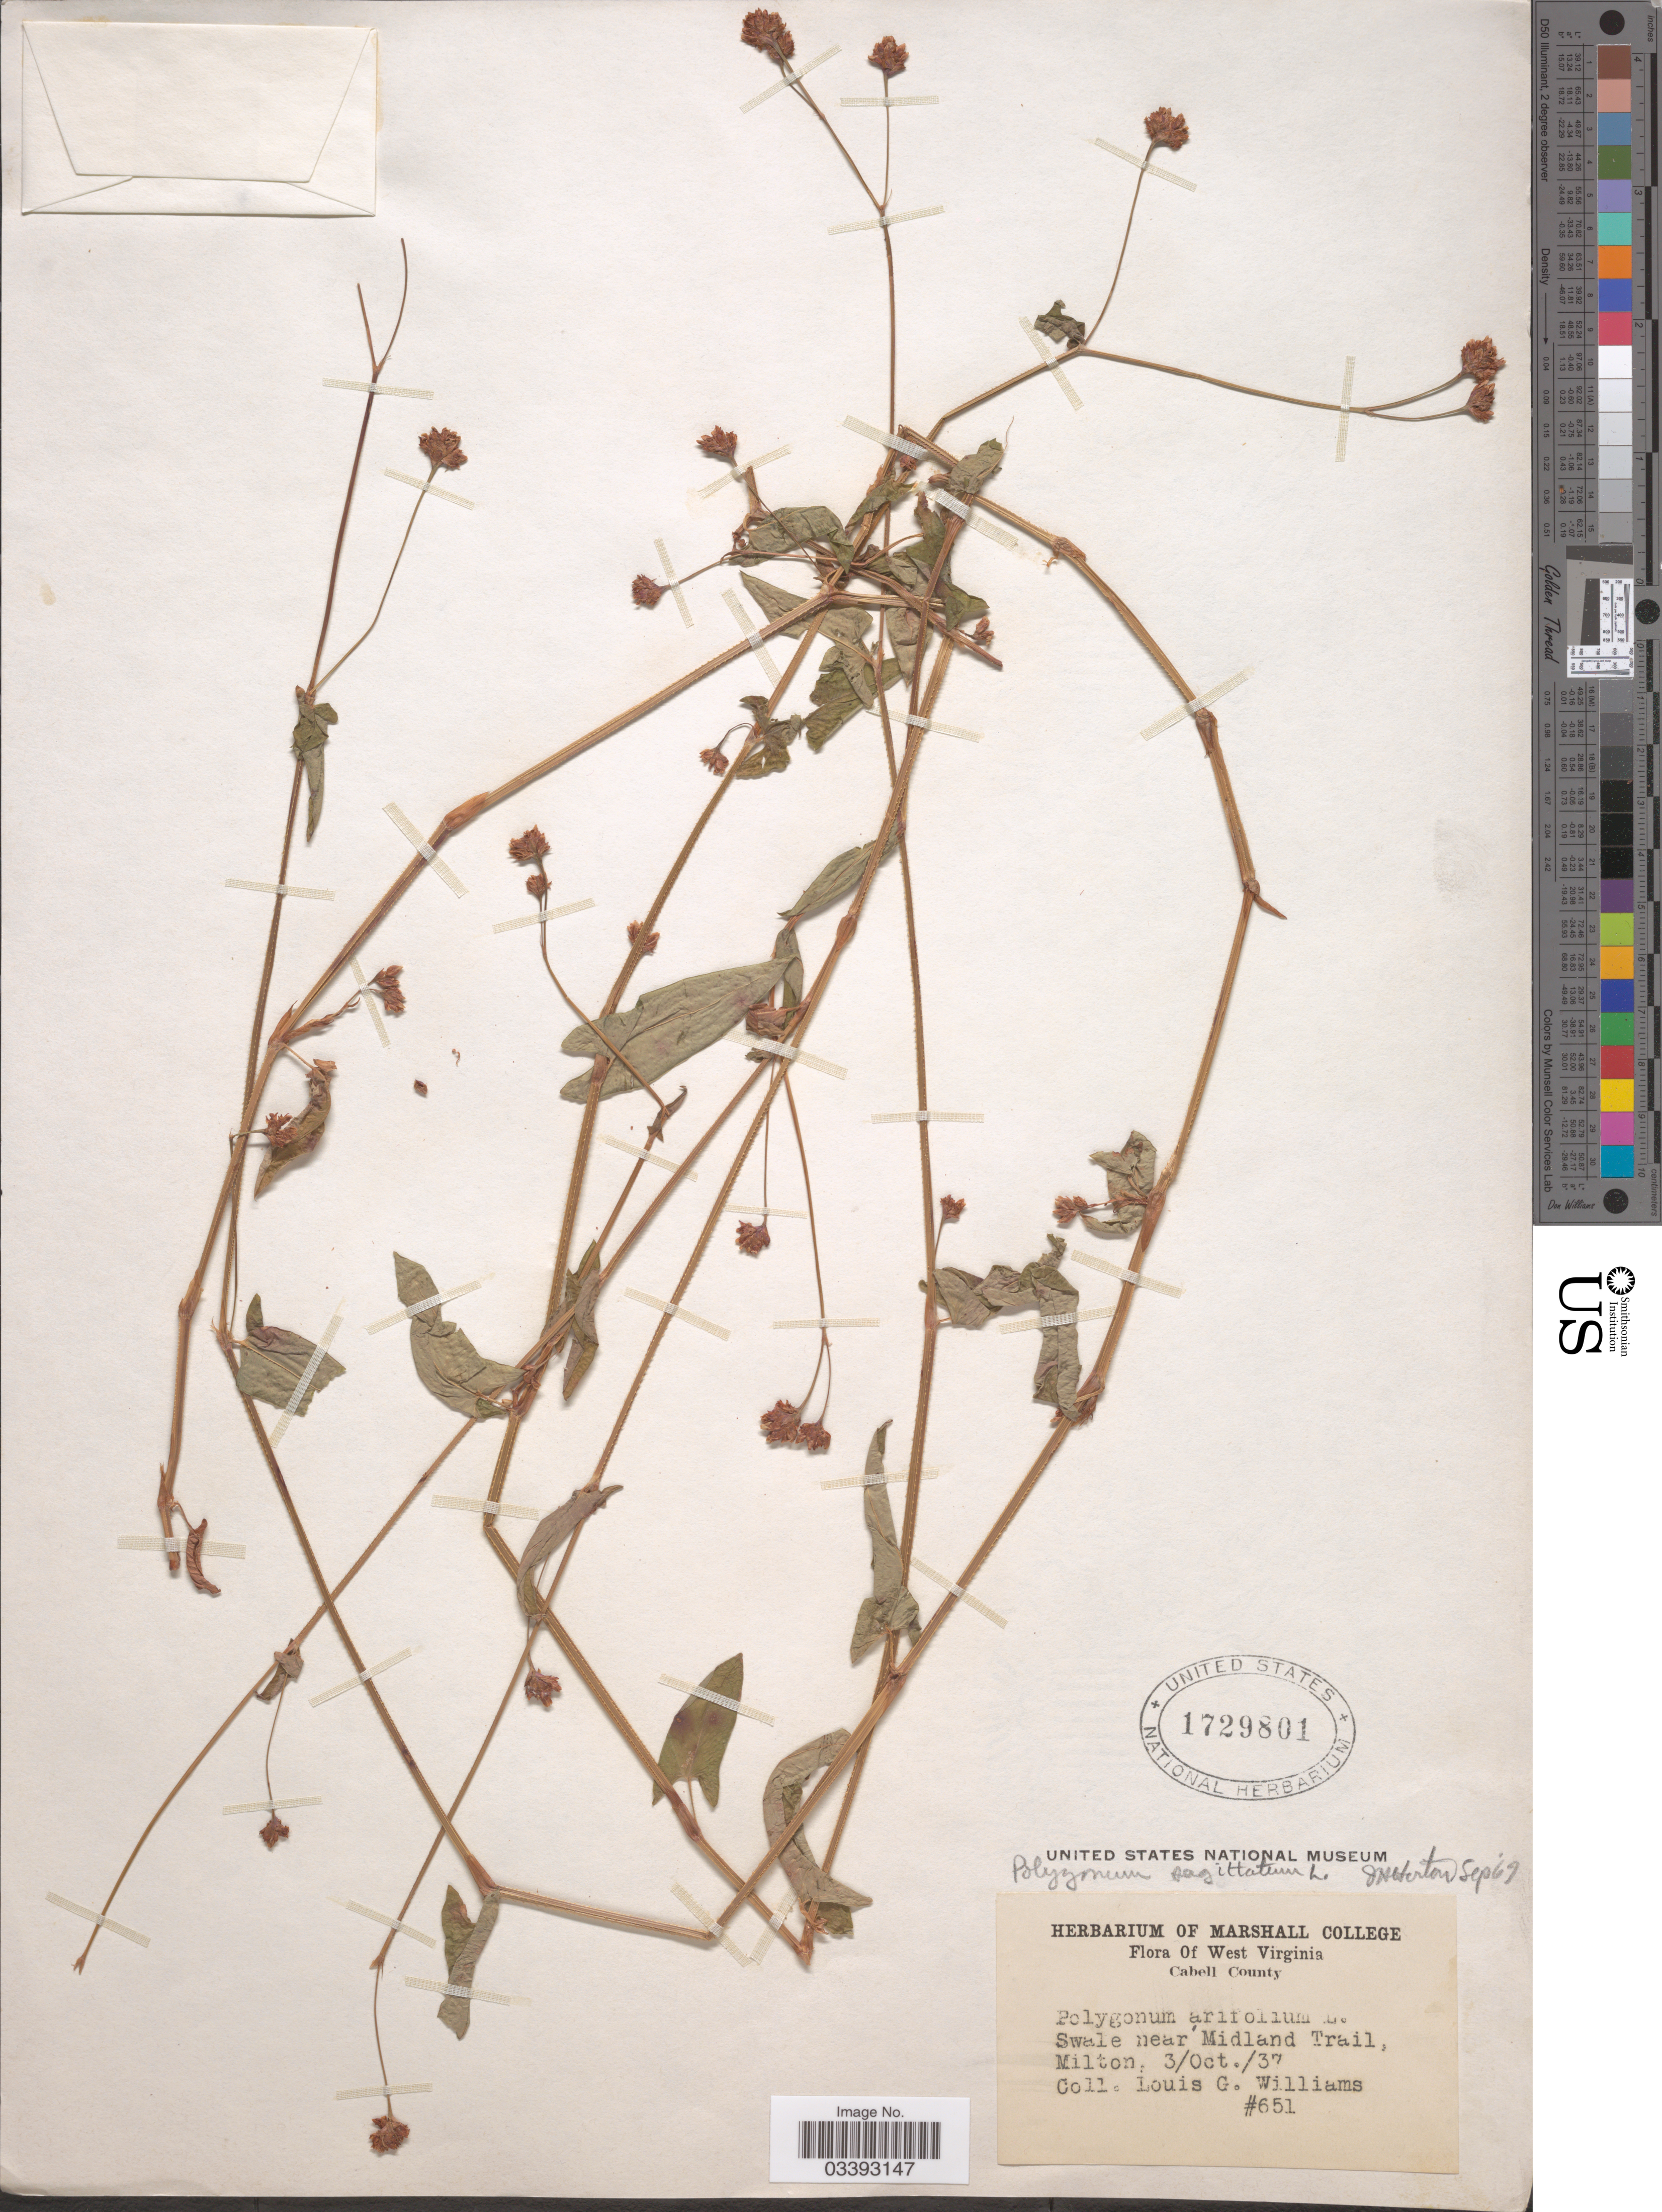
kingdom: Plantae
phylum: Tracheophyta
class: Magnoliopsida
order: Caryophyllales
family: Polygonaceae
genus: Persicaria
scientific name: Persicaria sagittata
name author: (L.) H. Gross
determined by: Atha, D. E.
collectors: L. G. Williams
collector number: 651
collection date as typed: Transcribed d/m/y: 3/10/37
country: United States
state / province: West Virginia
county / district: Cabell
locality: Cabell County. Swale near Midland Trail, Milton.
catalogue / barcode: US 1729801